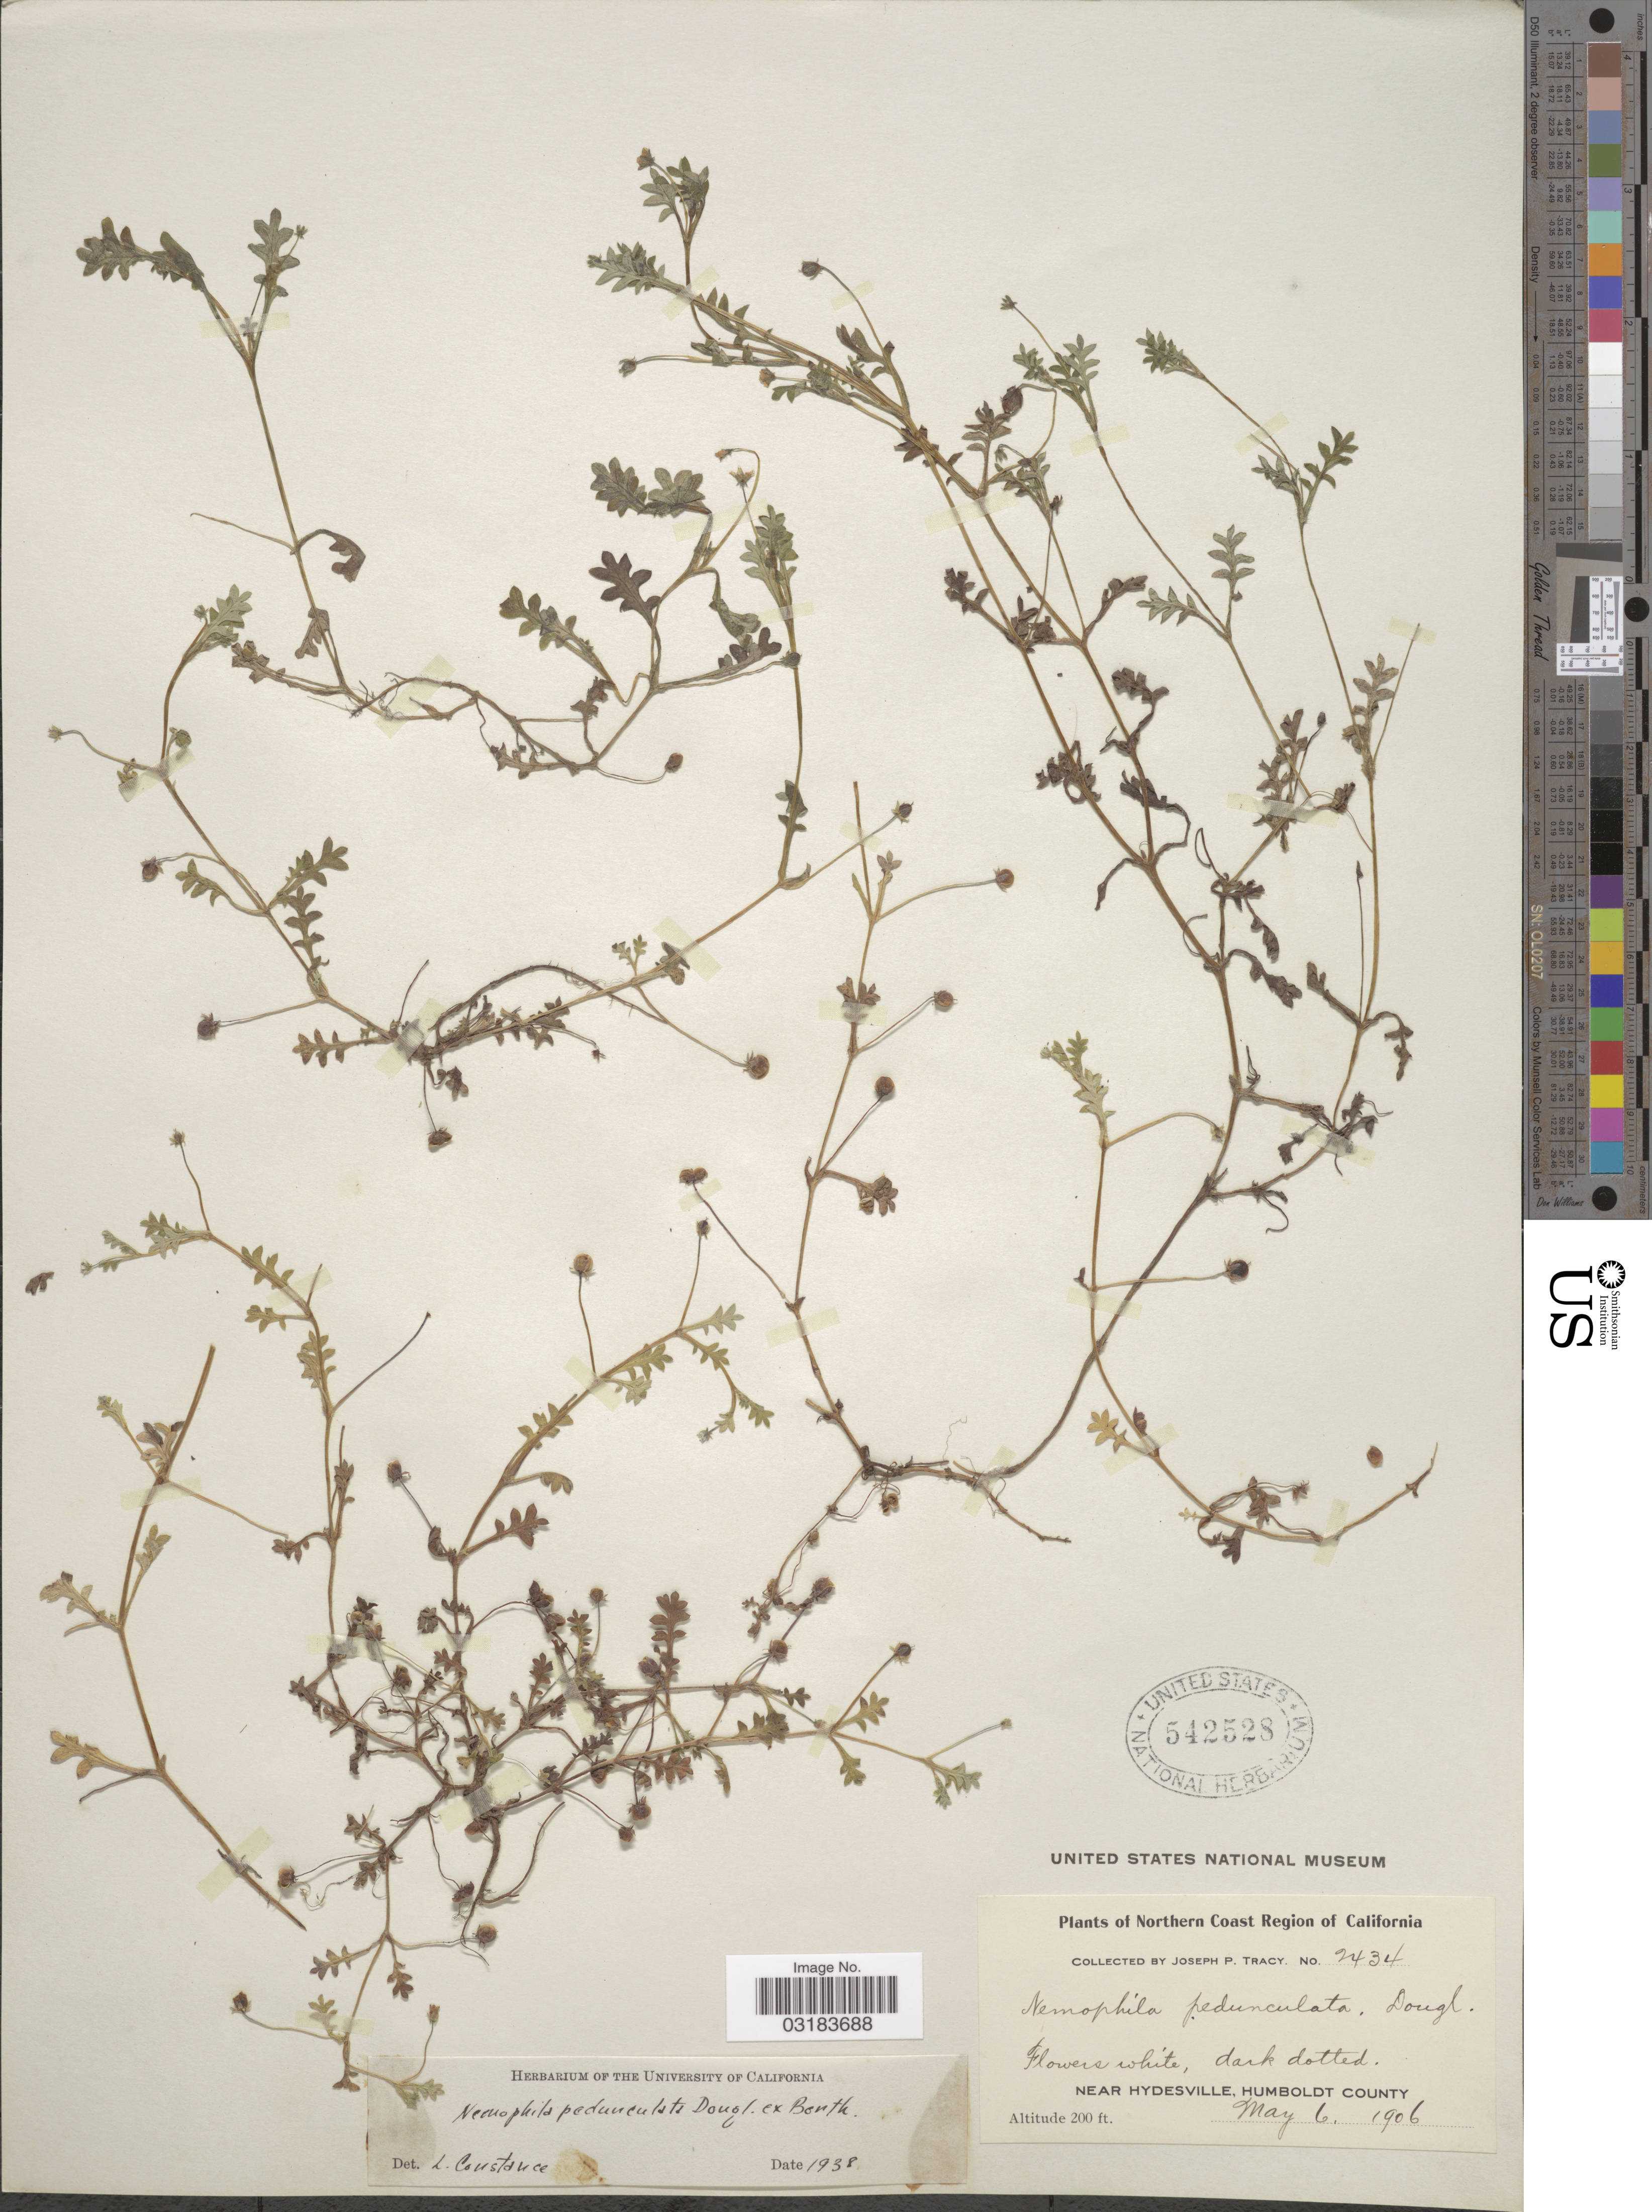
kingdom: Plantae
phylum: Tracheophyta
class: Magnoliopsida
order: Boraginales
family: Hydrophyllaceae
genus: Nemophila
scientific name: Nemophila pedunculata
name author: Douglas ex Benth.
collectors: J. Tracy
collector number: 2434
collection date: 1906-05-06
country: United States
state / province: California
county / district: Humboldt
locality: Northern Coast Region of California. Near Hydesville, Humboldt County.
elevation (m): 61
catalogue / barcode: US 542528